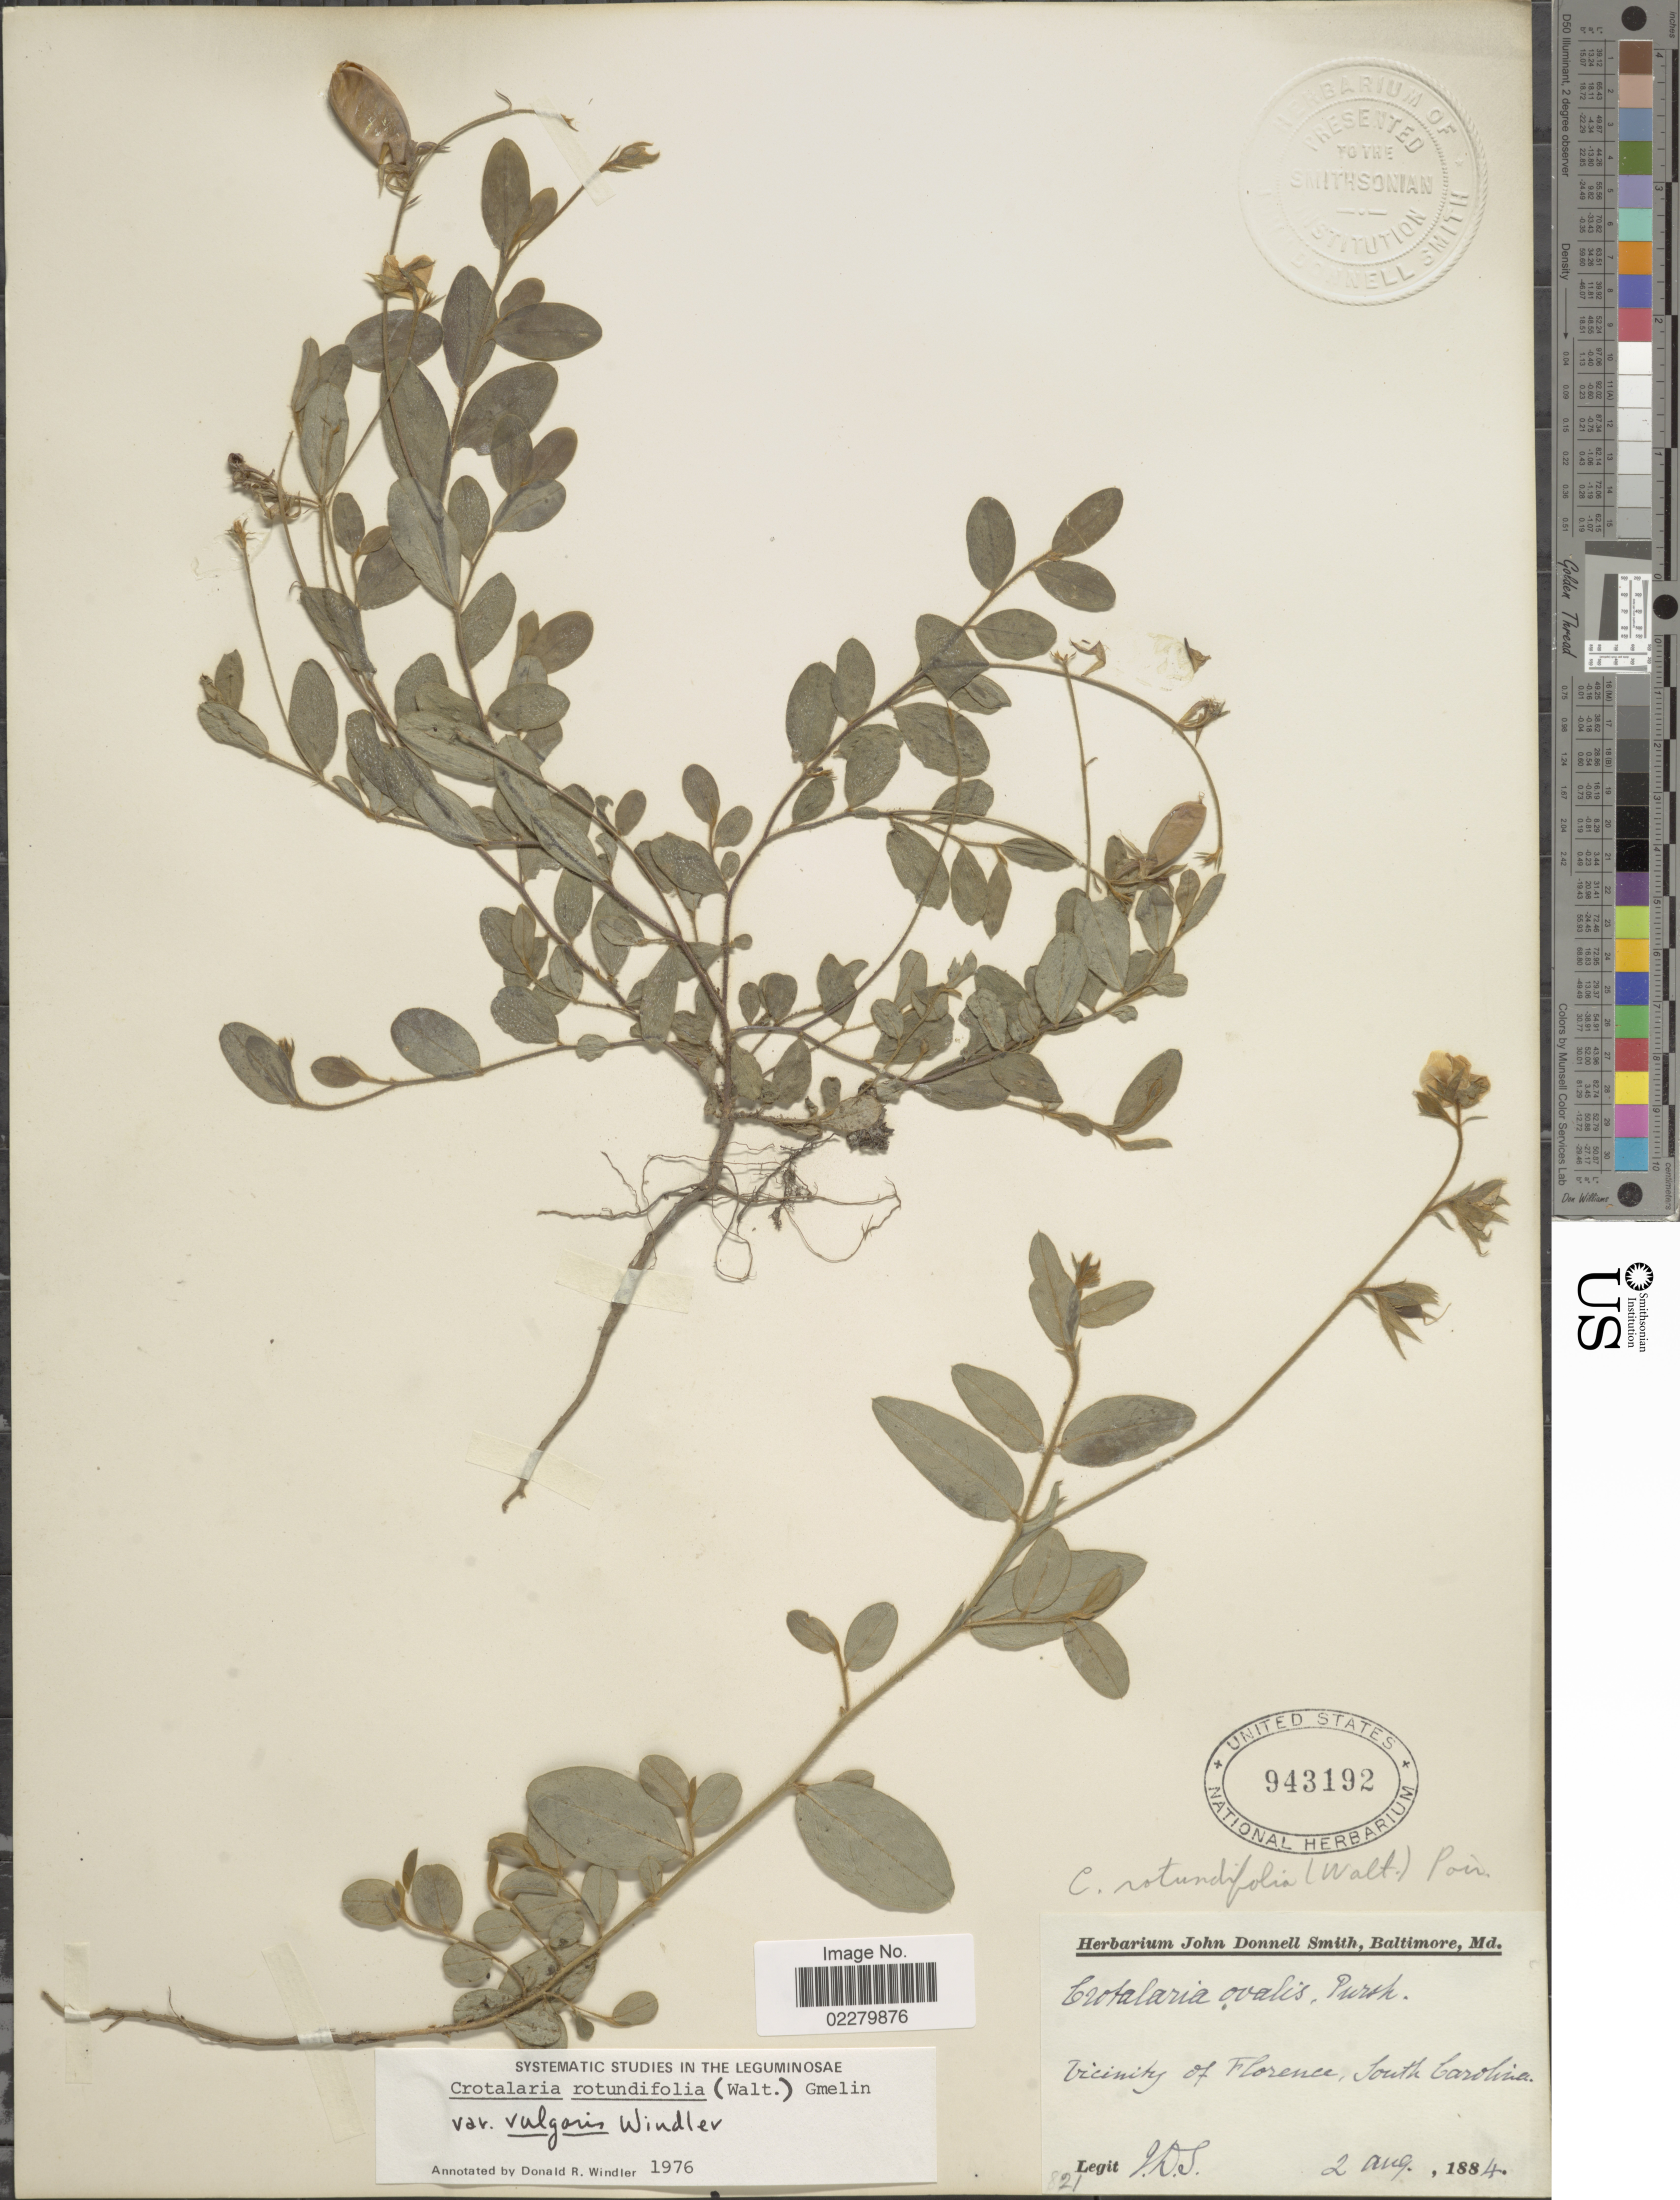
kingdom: Plantae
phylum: Tracheophyta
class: Magnoliopsida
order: Fabales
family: Fabaceae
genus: Crotalaria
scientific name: Crotalaria rotundifolia var. vulgaris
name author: Windler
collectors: J. Donnell Smith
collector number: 21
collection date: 1884-08-02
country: United States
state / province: South Carolina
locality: Vicinity of Florence, South Carolina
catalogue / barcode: US 943192